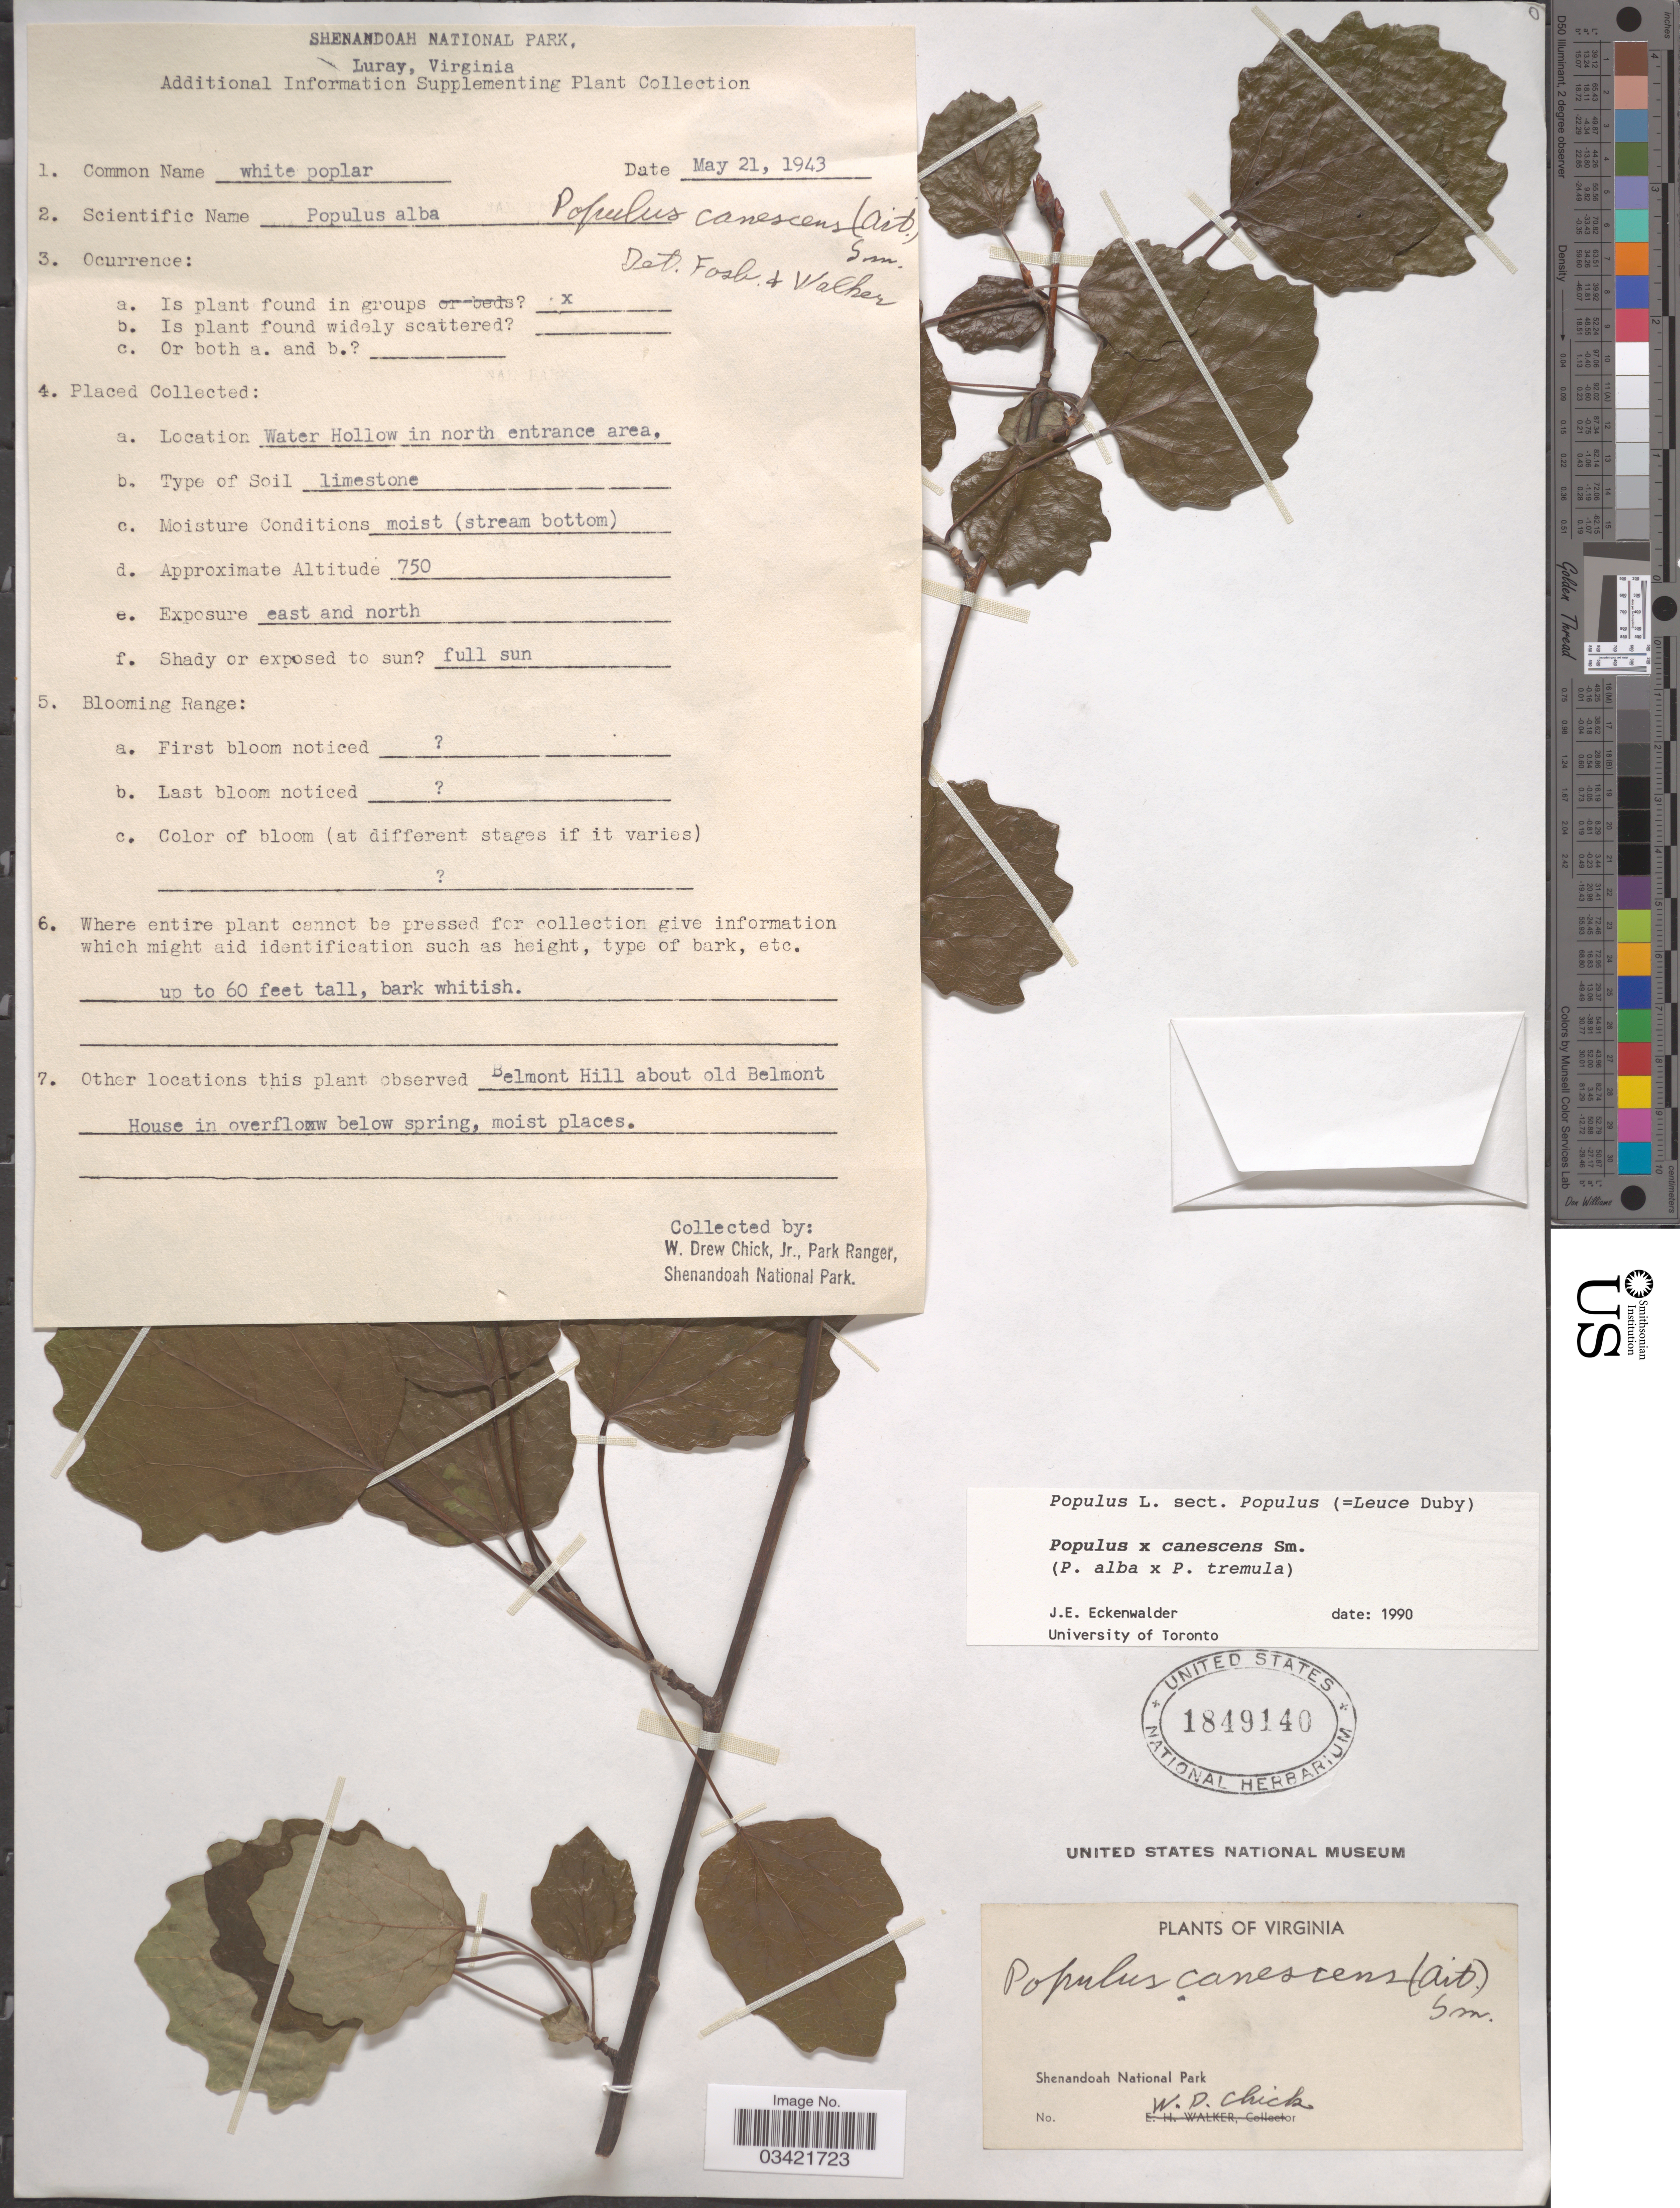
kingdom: Plantae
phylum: Tracheophyta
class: Magnoliopsida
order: Malpighiales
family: Salicaceae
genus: Populus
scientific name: Populus x canescens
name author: (Aiton) Sm.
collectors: W. Chick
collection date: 1943-05-21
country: United States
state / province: Virginia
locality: Shenandoah National Park, Luray. Water Hollow in north entrance area. East and north.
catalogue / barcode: US 1849140